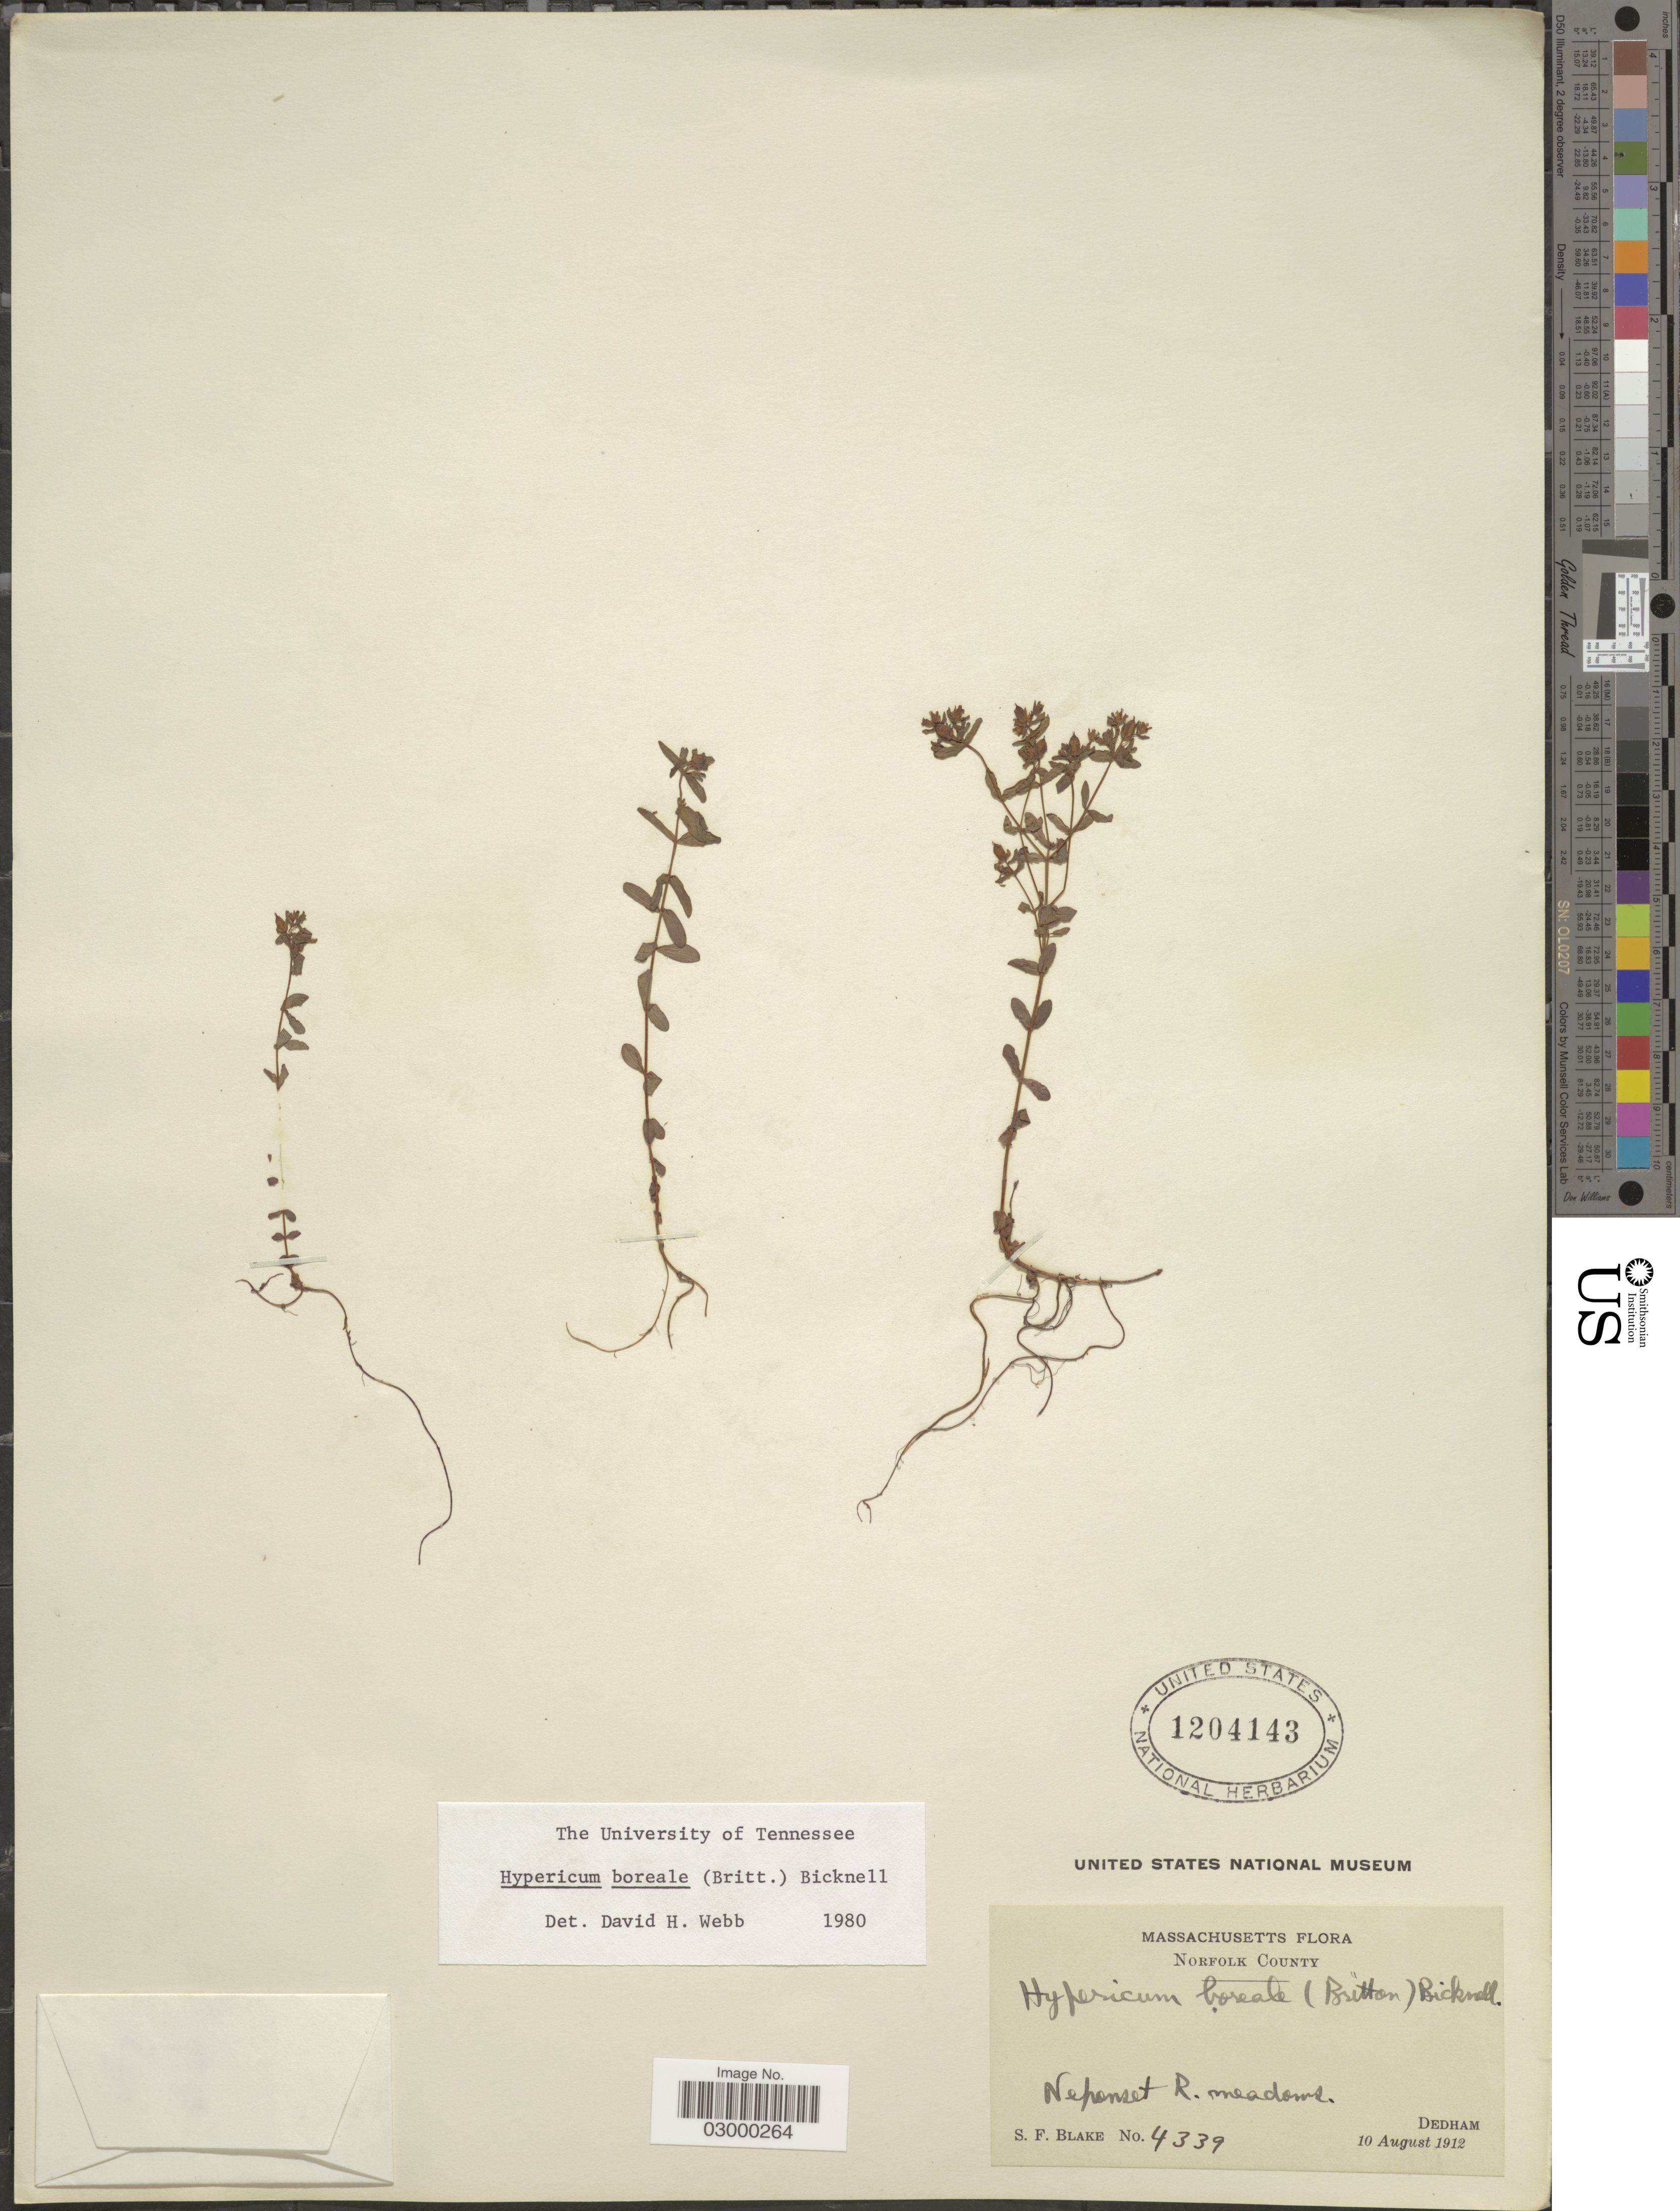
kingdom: Plantae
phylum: Tracheophyta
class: Magnoliopsida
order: Malpighiales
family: Hypericaceae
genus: Hypericum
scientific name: Hypericum boreale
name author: (Britton) E.P. Bicknell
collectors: S. Blake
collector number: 4339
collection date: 1912-08-10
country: United States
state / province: Massachusetts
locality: Norfolk County, Neponset R. meadows, Dedham.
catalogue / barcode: US 1204143